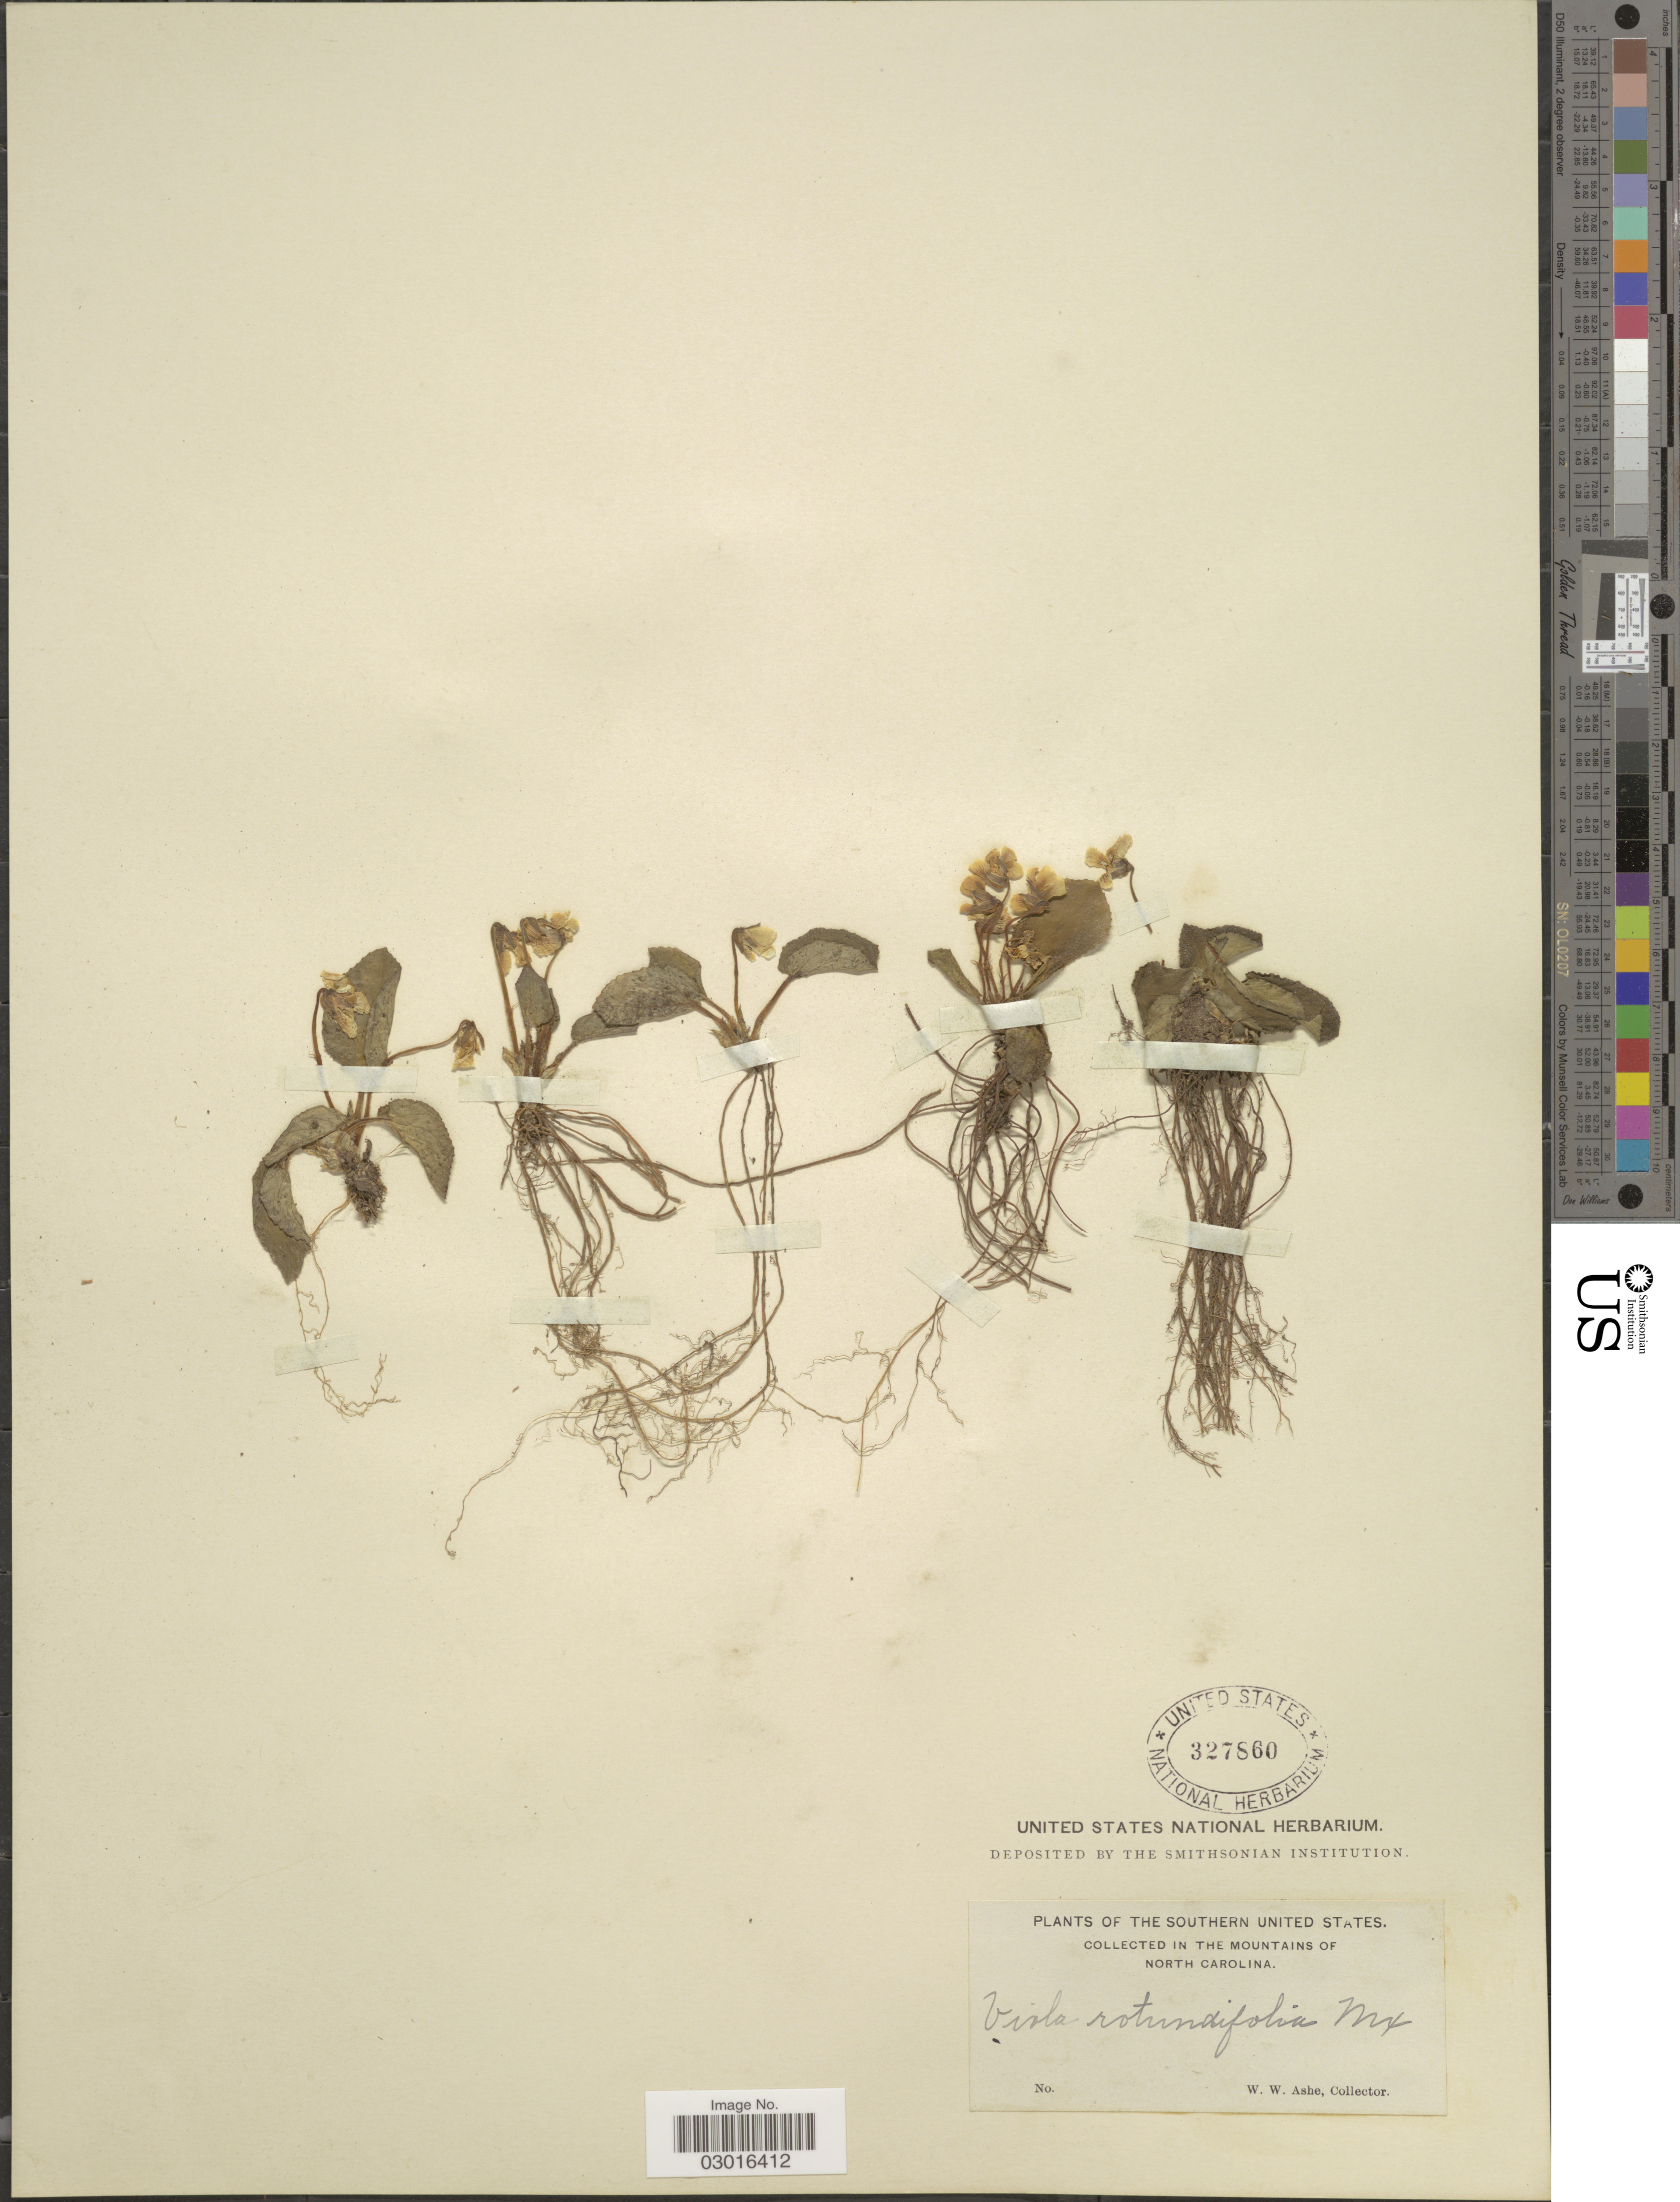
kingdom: Plantae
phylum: Tracheophyta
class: Magnoliopsida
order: Malpighiales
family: Violaceae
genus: Viola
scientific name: Viola rotundifolia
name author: Michx.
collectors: W. W. Ashe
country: United States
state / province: North Carolina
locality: Southern United States. In the mountains of North Carolina.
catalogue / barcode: US 327860